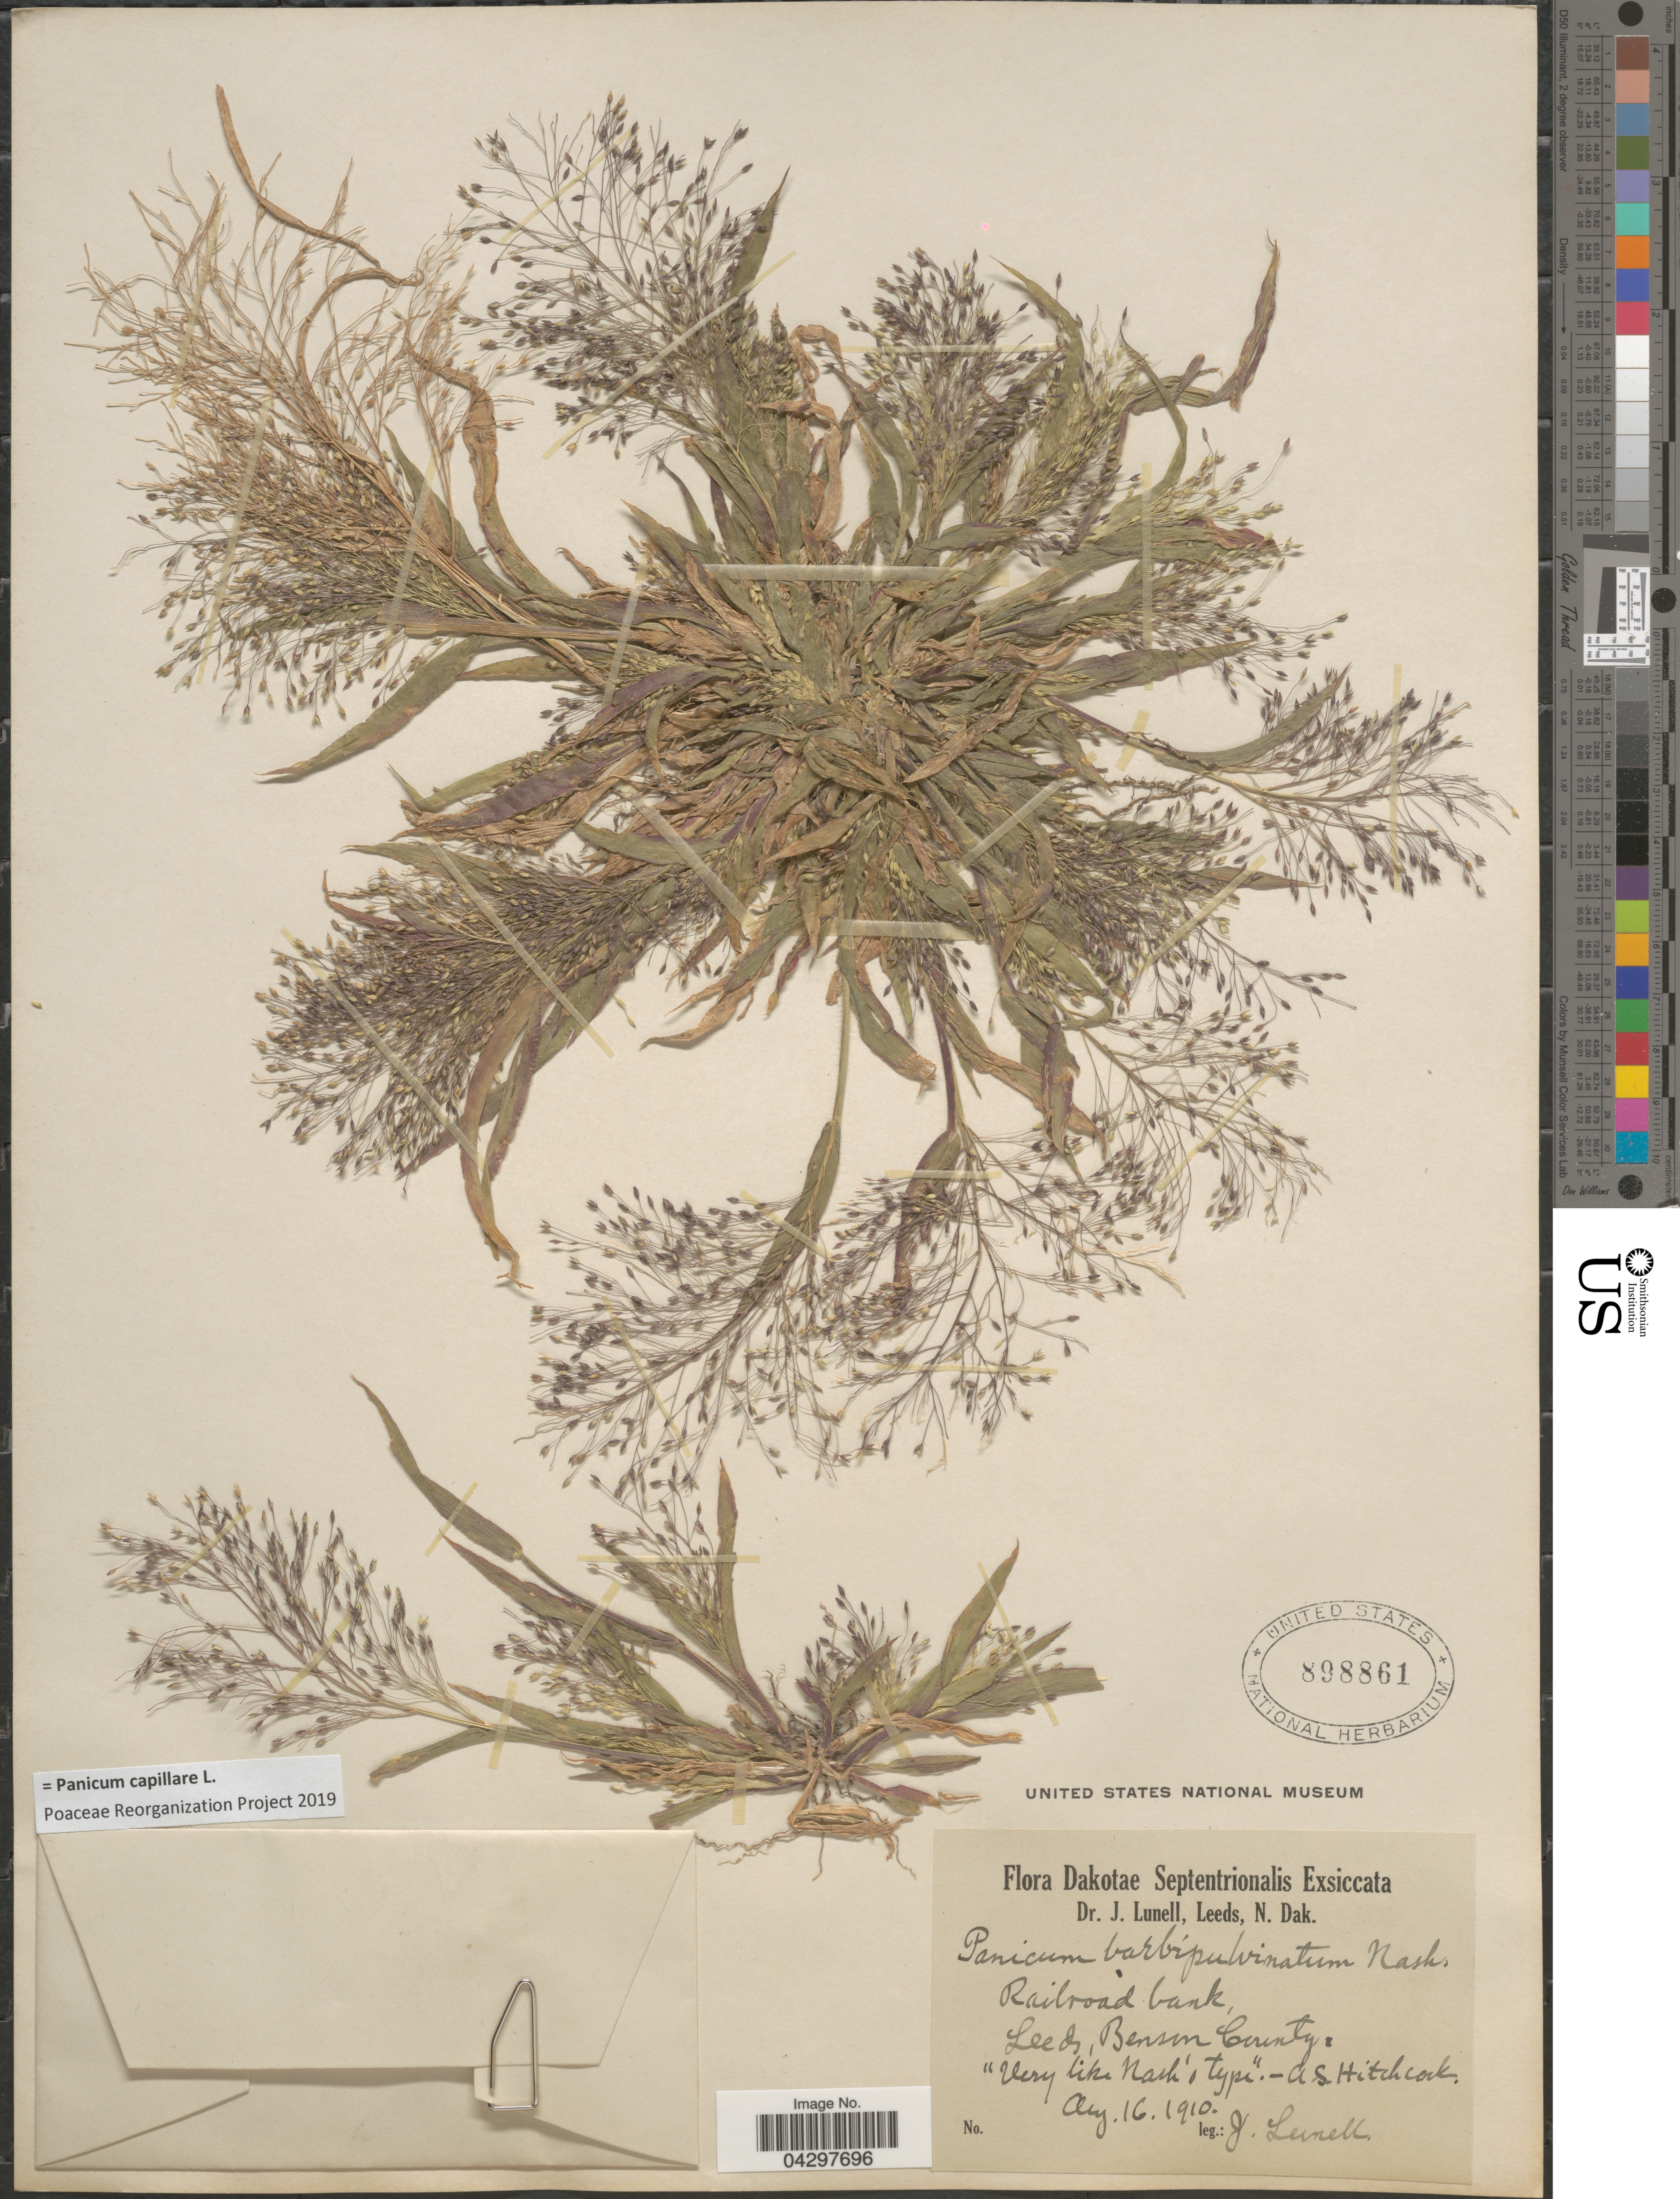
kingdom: Plantae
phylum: Tracheophyta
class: Liliopsida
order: Poales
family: Poaceae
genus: Panicum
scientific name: Panicum capillare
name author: L.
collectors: J. Lunell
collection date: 1910-08-16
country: United States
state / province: North Dakota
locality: Dakotae Septentrionalis. Railroad bank, Leeds, Benson County.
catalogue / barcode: US 898861